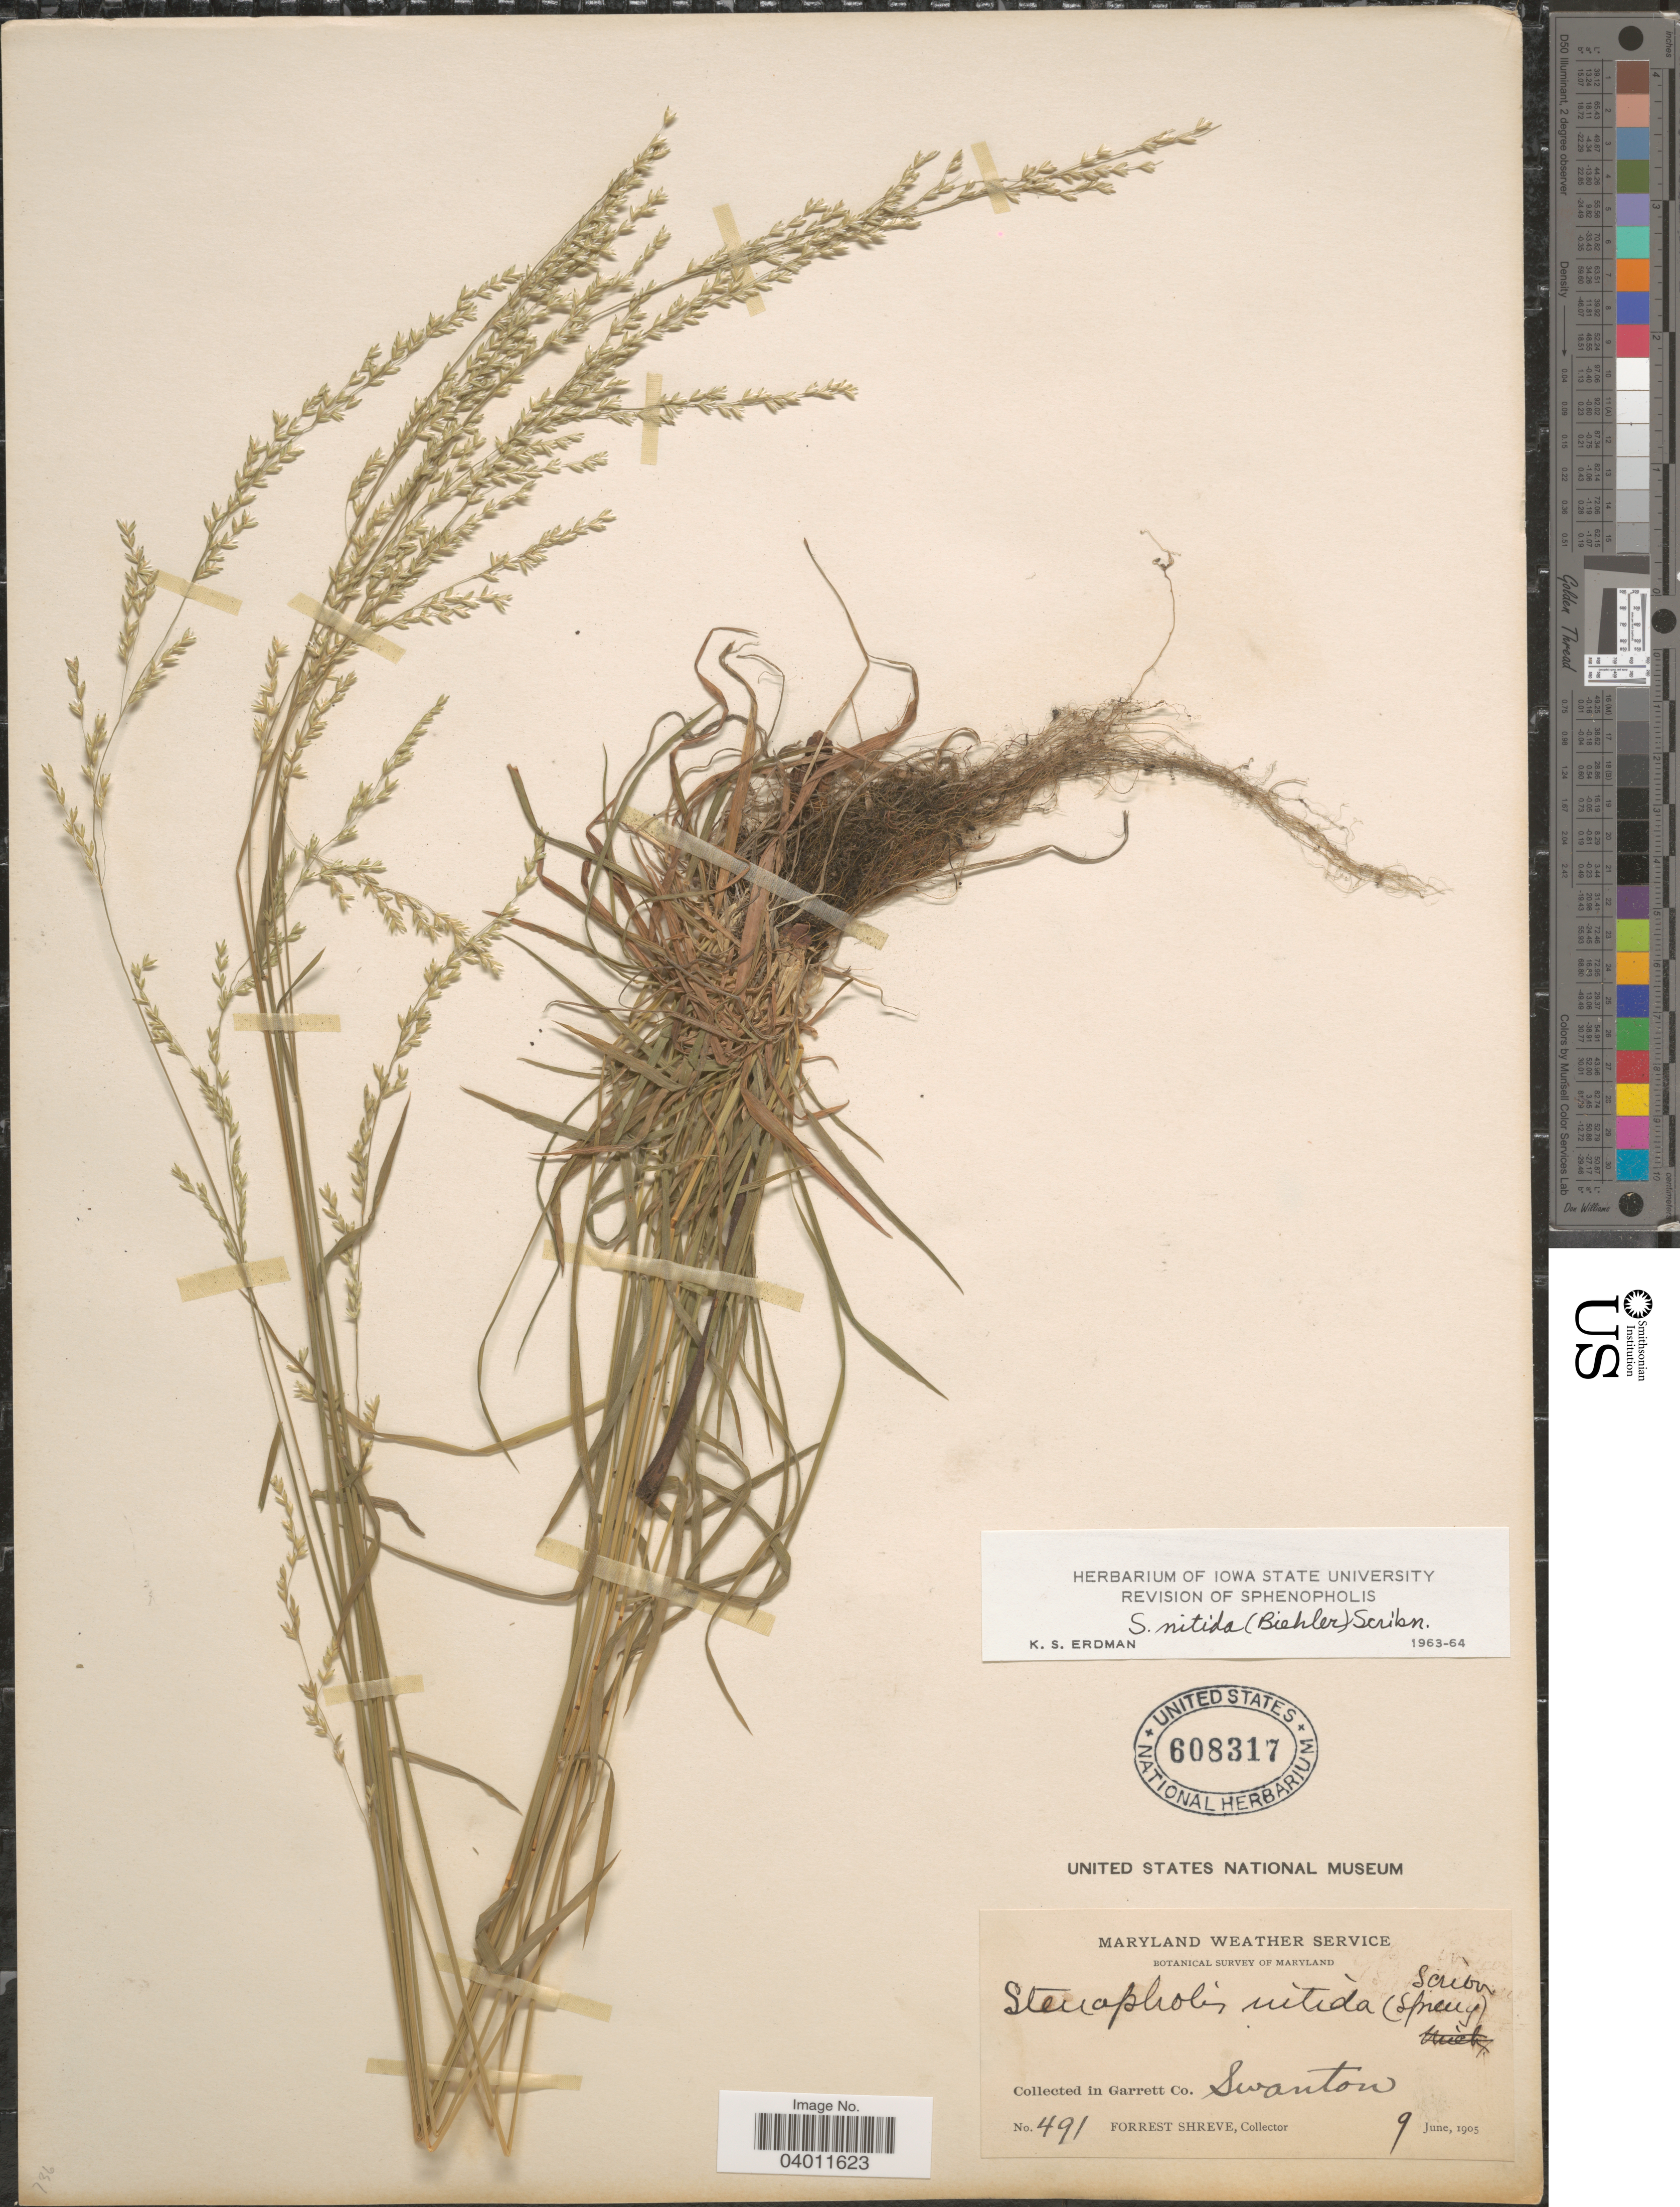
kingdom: Plantae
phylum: Tracheophyta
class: Liliopsida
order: Poales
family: Poaceae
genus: Sphenopholis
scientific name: Sphenopholis nitida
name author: (Biehler) Scribn.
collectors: F. Shreve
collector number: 491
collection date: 1905-06-09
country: United States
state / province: Maryland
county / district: Garrett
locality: In Garrett Co. Swanton.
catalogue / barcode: US 608317